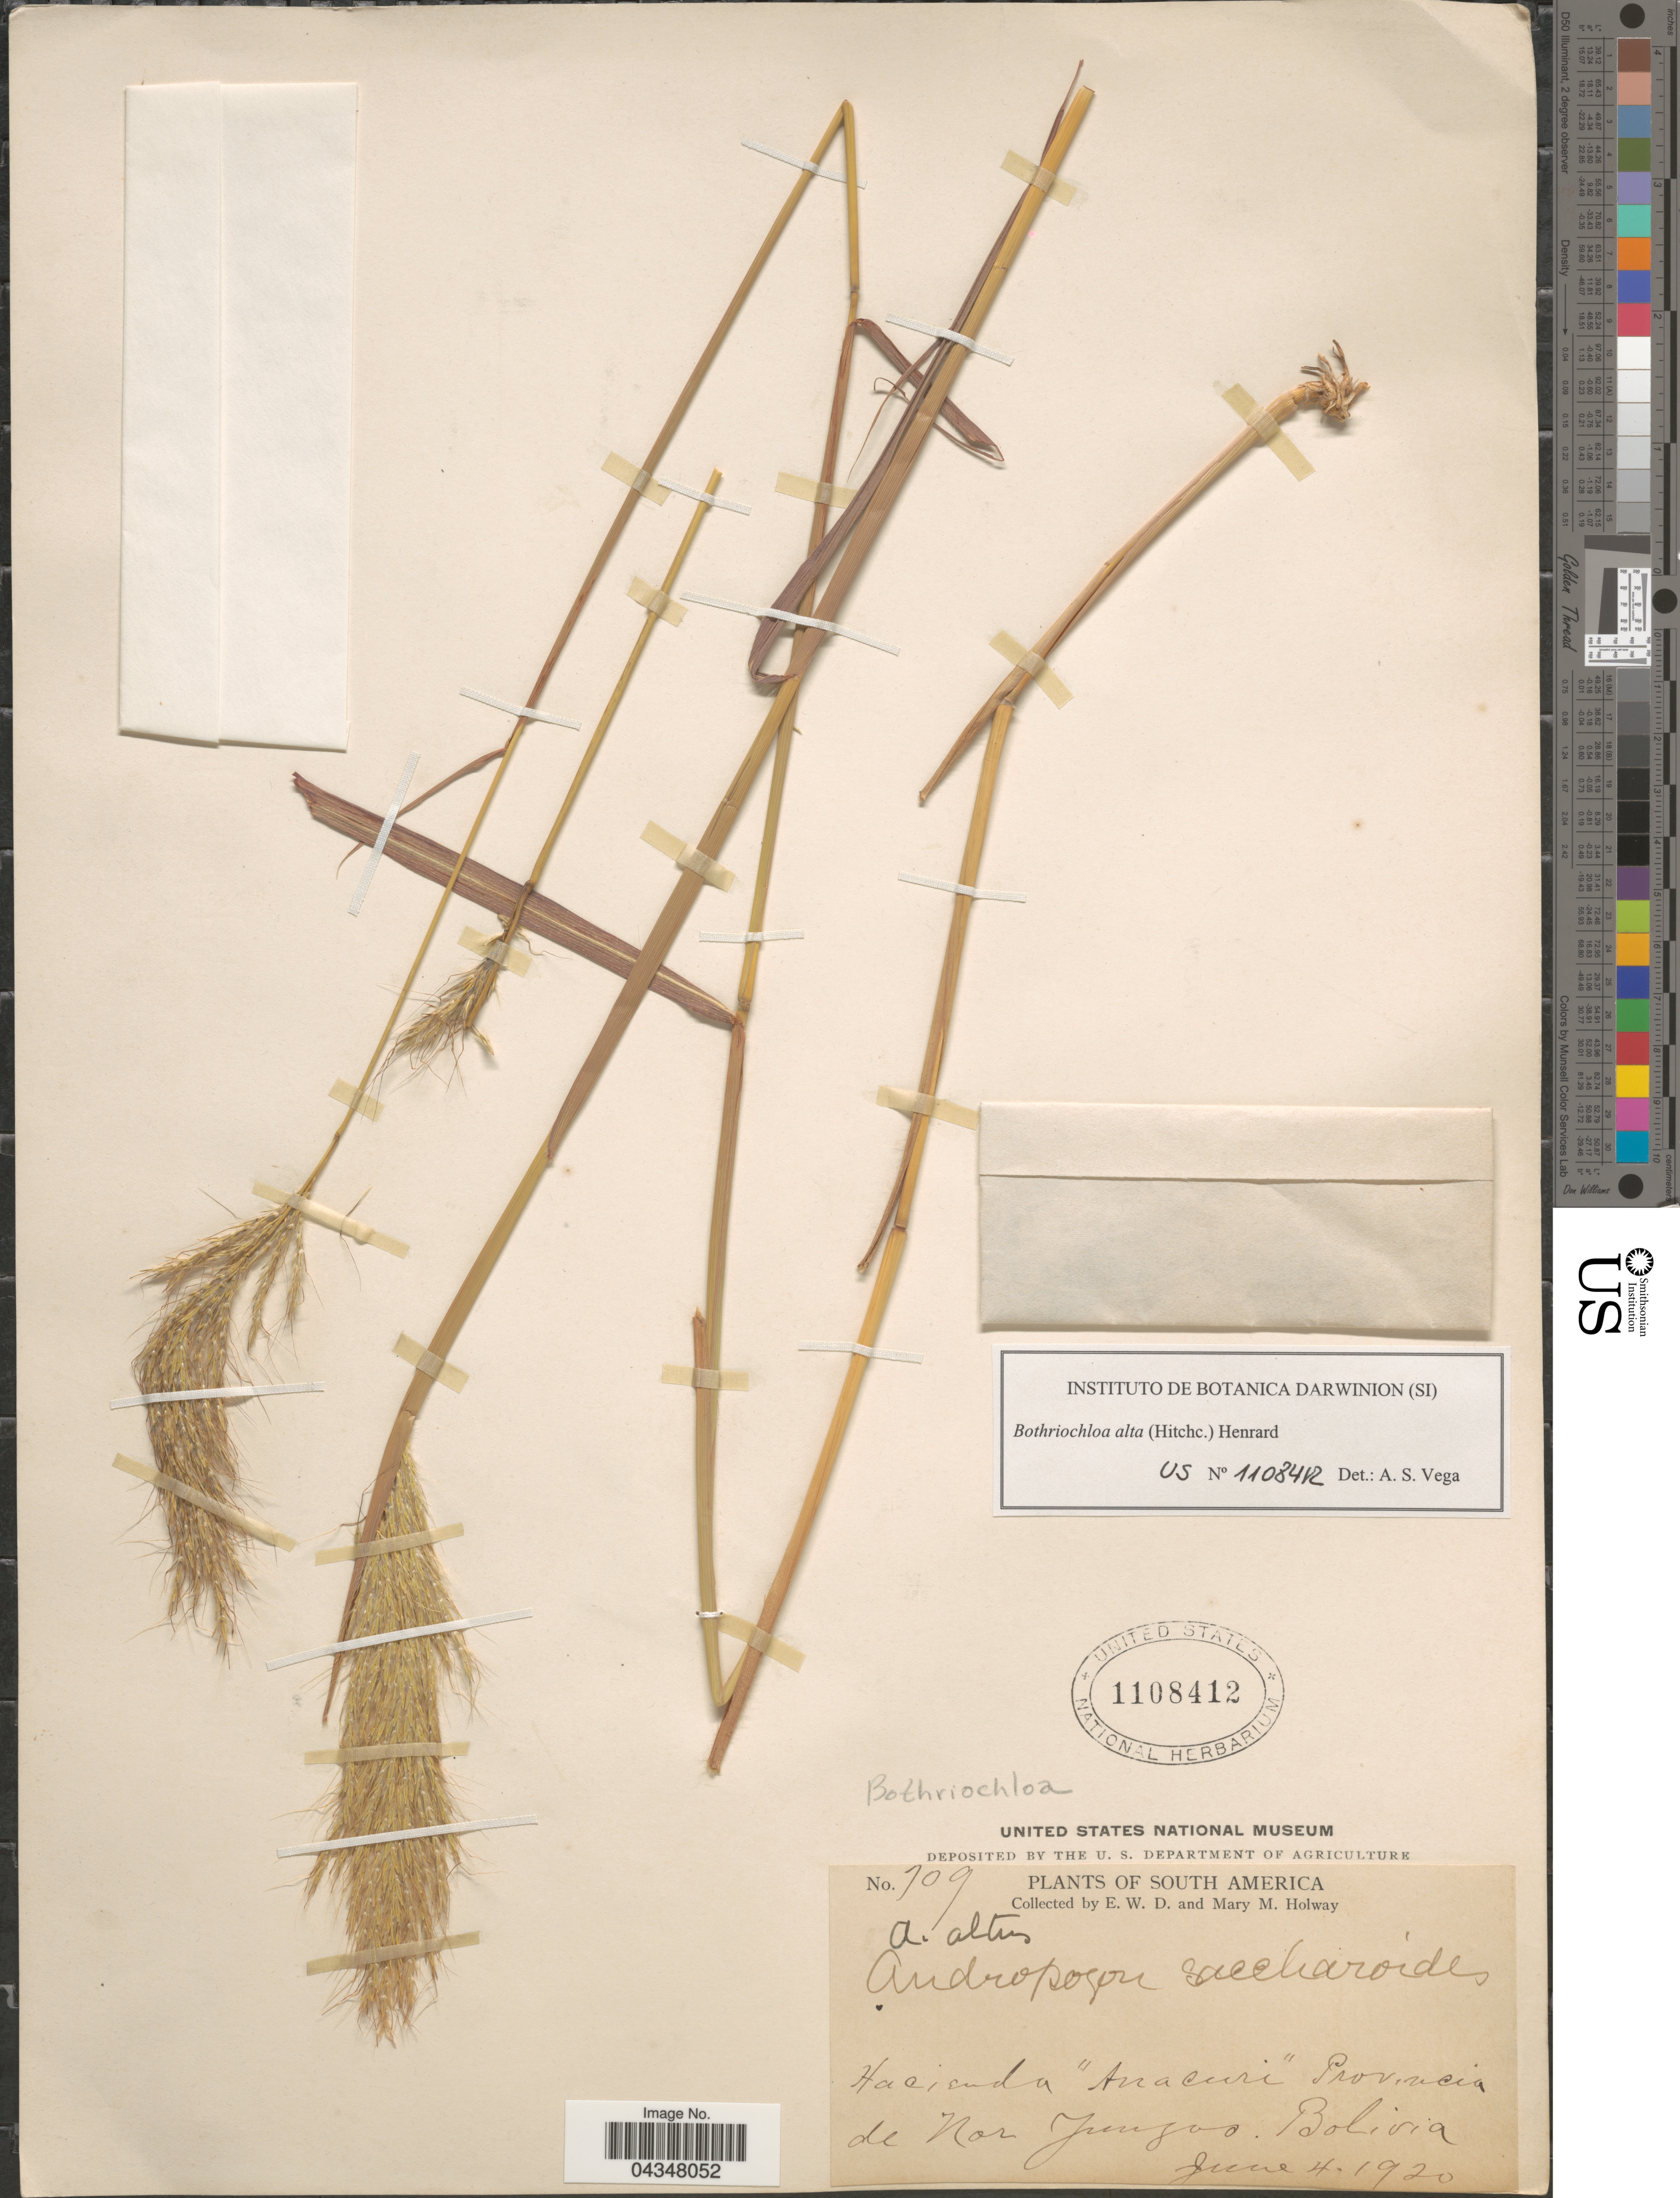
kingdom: Plantae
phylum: Tracheophyta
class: Liliopsida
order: Poales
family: Poaceae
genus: Bothriochloa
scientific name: Bothriochloa alta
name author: (Hitchc.) Henr.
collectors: E. W. D. Holway & M. M. Holway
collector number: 709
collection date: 1920-06-04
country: Bolivia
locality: Hacienda "Anacuri" Provincia de Nor Yungas.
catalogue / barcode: US 1108412